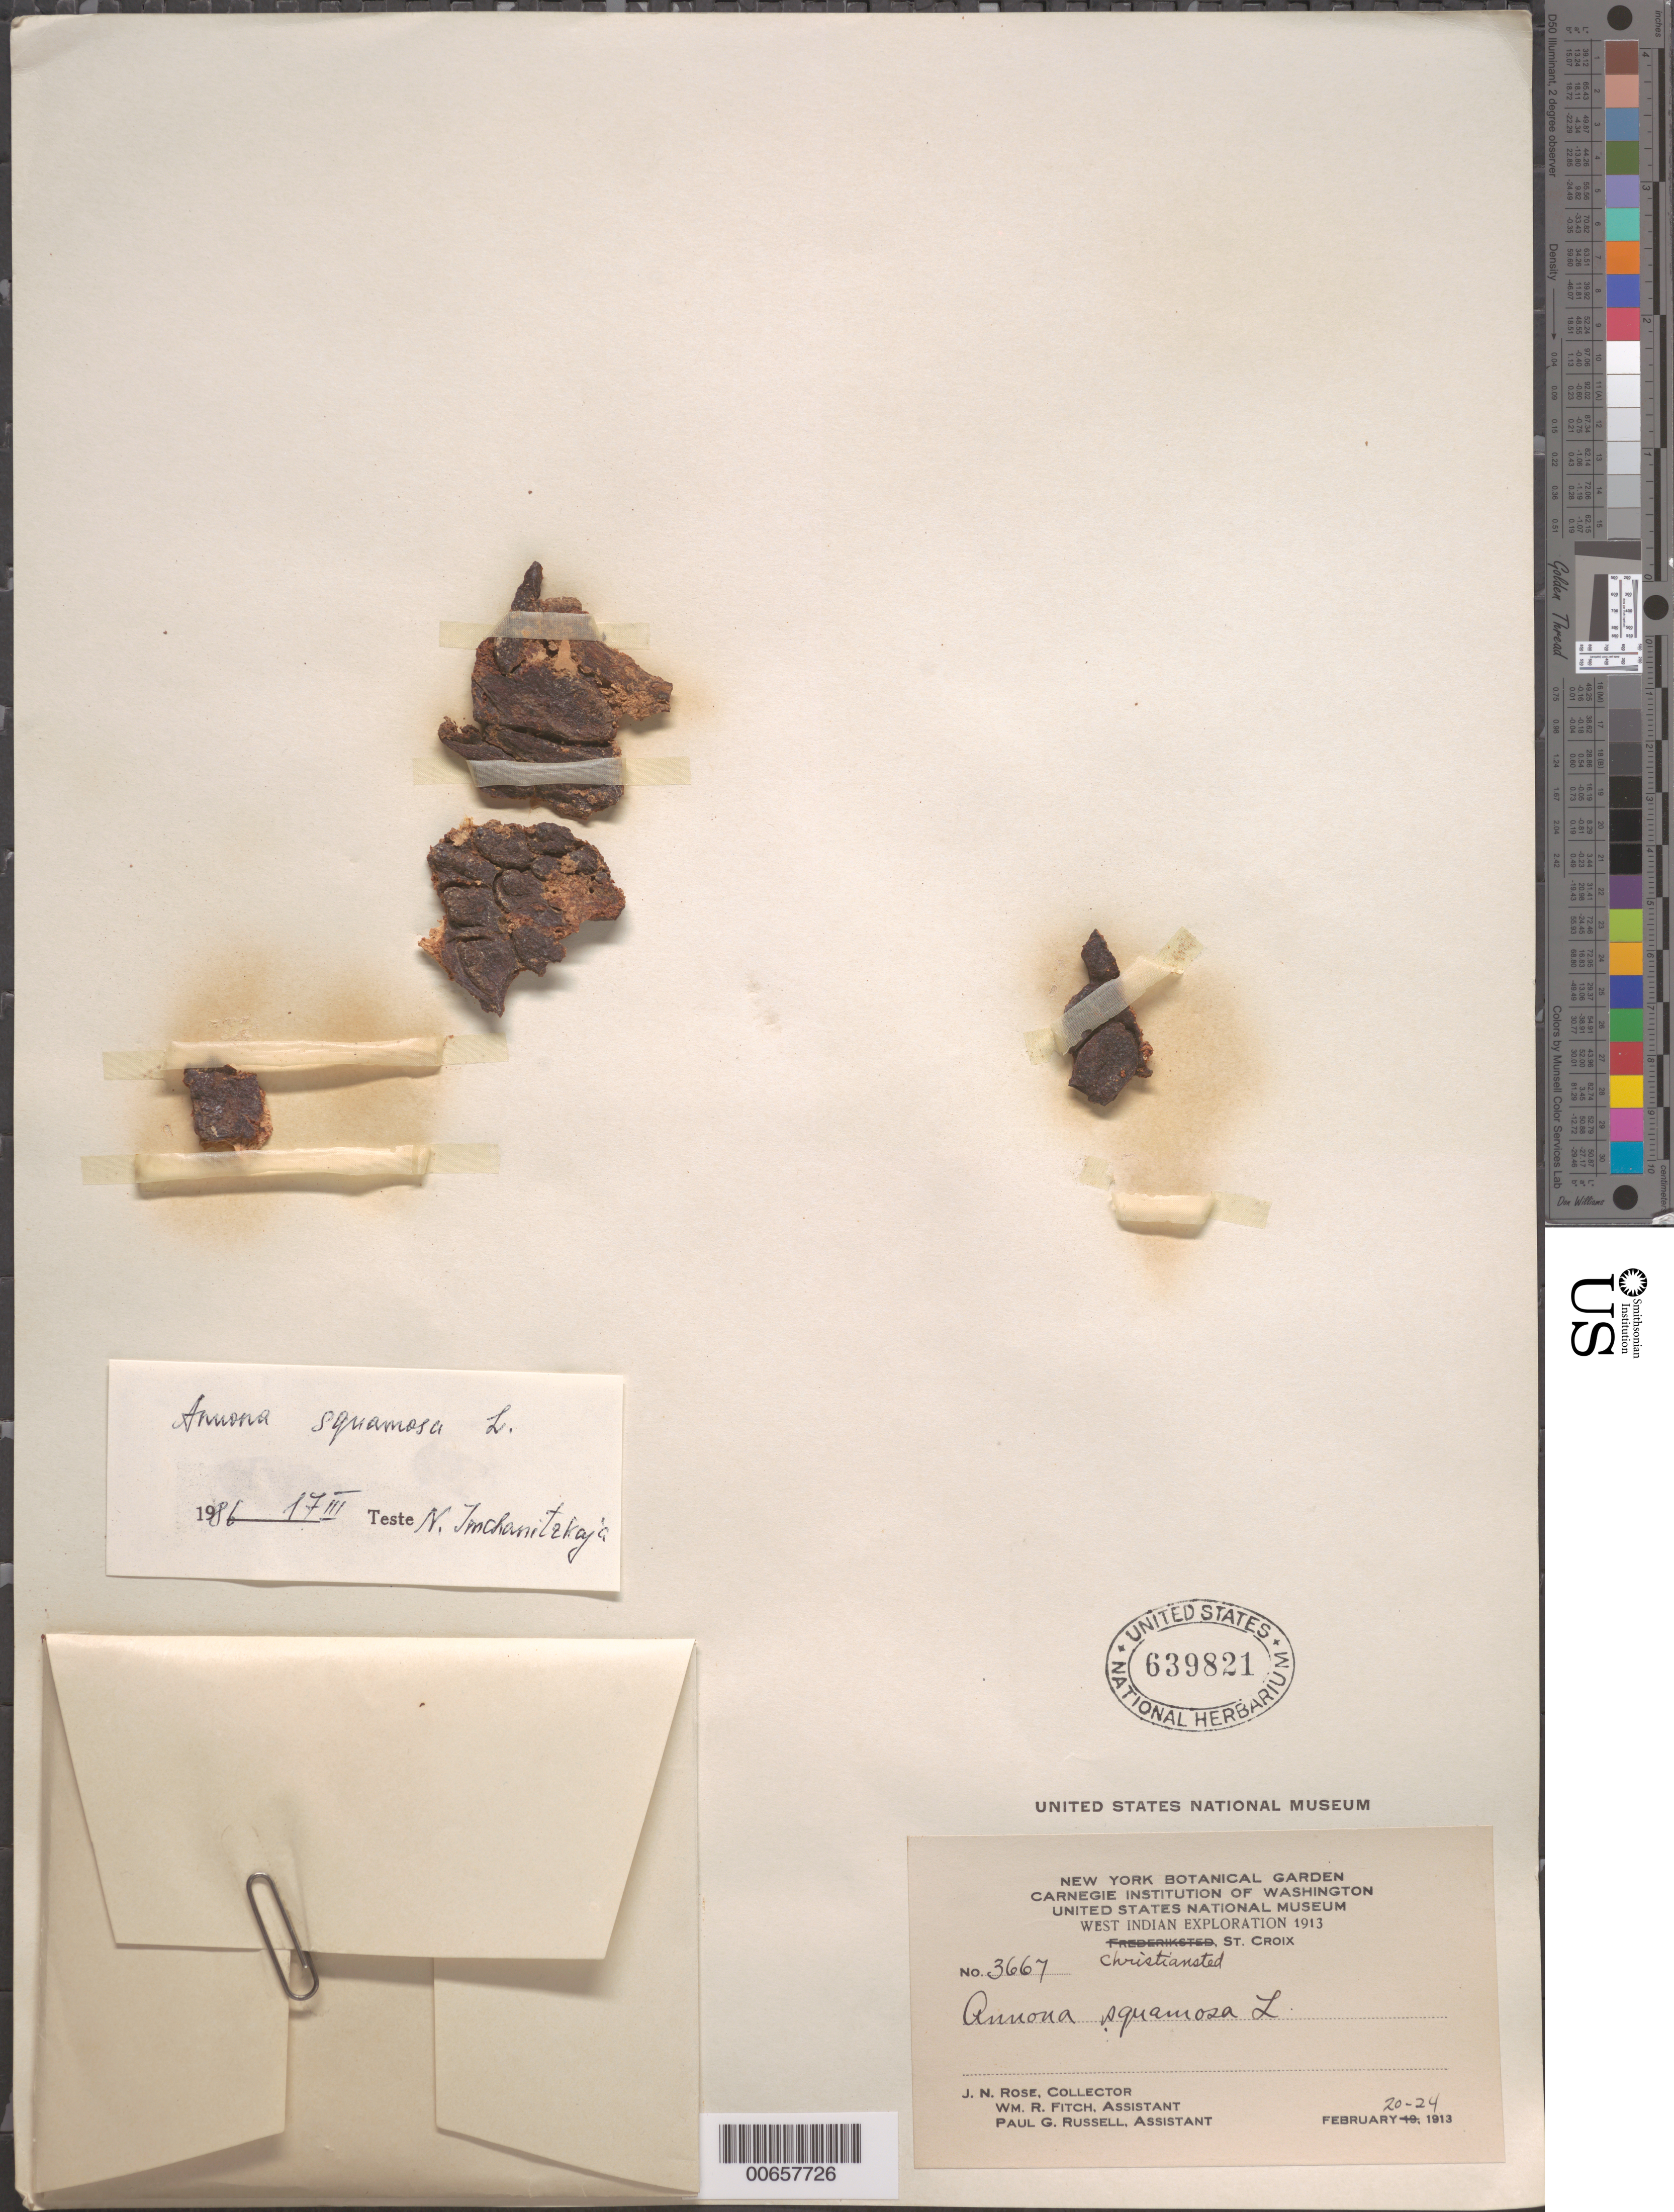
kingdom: Plantae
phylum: Tracheophyta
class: Magnoliopsida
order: Magnoliales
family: Annonaceae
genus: Annona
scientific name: Annona squamosa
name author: L.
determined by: McChanitzkaja, N.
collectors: J. N. Rose, W. R. Fitch & P. G. Russell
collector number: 3667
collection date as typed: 20 Feb 1913 to 24 Feb 1913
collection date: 1913-02-20/1913-02-24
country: U.S. Virgin Islands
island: St. Croix Island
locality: Christiansted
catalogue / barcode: US 639821